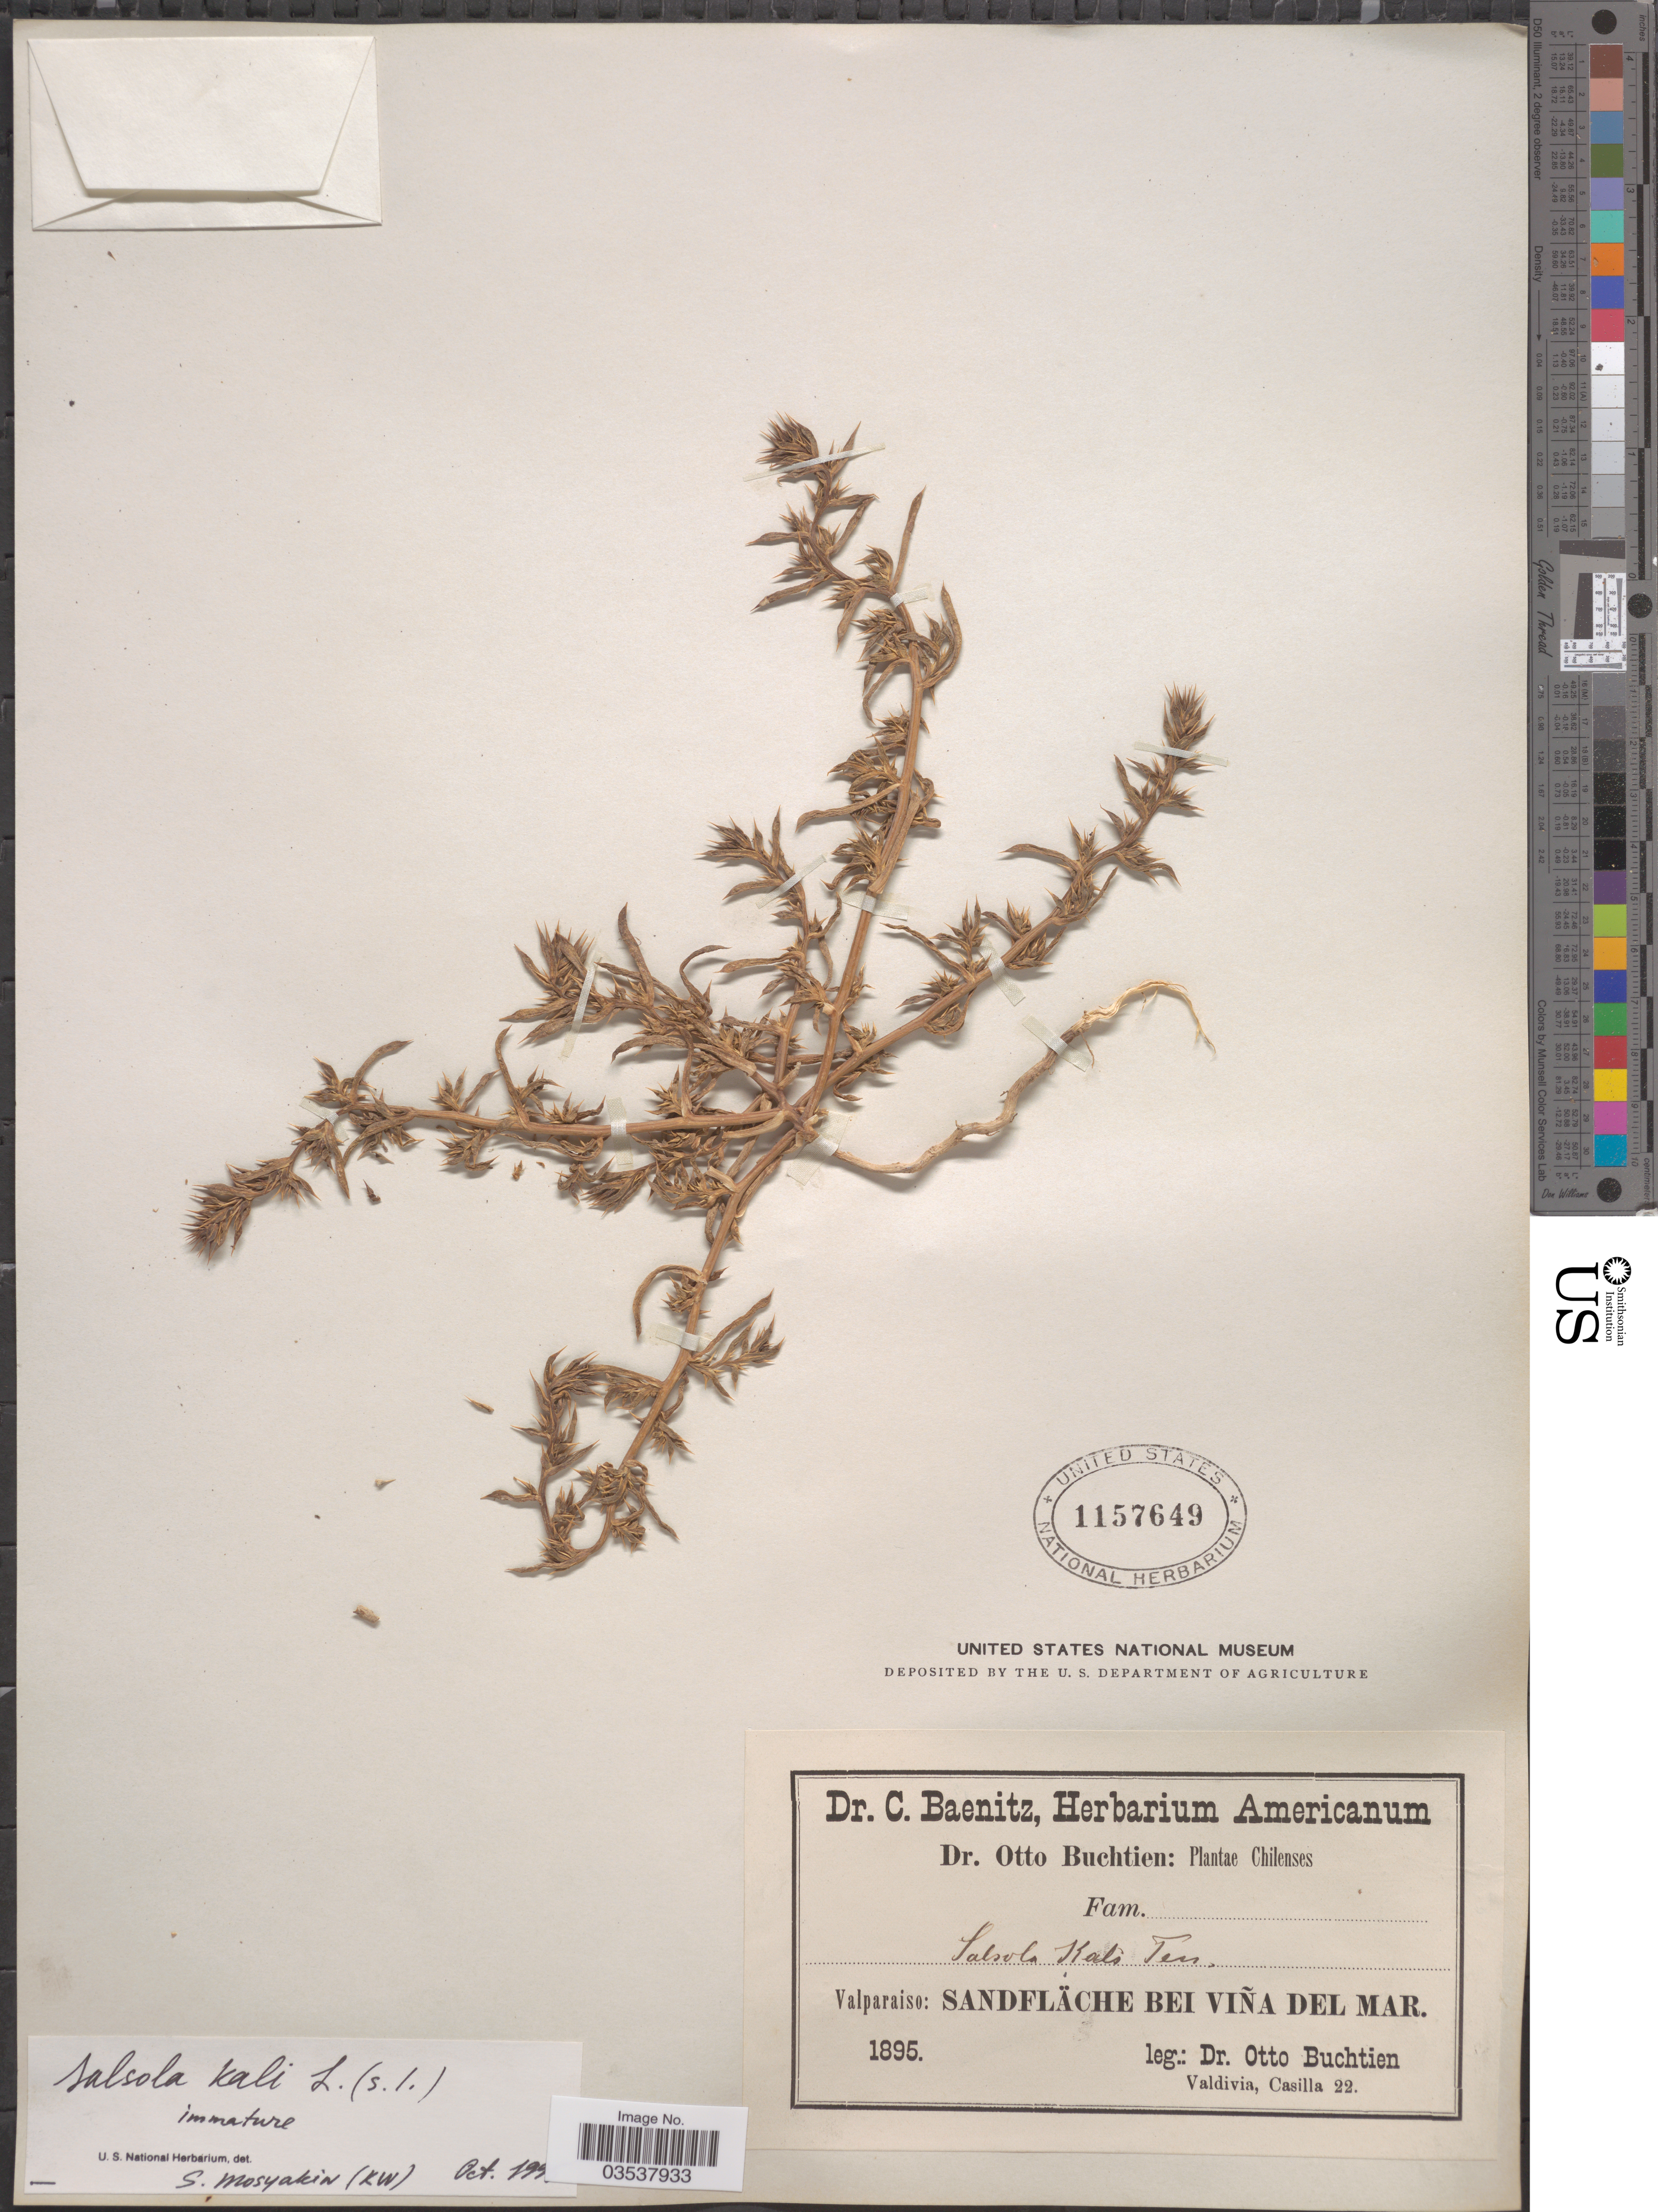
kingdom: Plantae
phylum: Tracheophyta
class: Magnoliopsida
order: Caryophyllales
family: Amaranthaceae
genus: Salsola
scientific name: Salsola kali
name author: L.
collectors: O. Buchtien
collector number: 22?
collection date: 1895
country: Chile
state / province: Valparaíso (V)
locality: Valparaiso: Sandfläche bei Viña del Mar.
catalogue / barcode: US 1157649